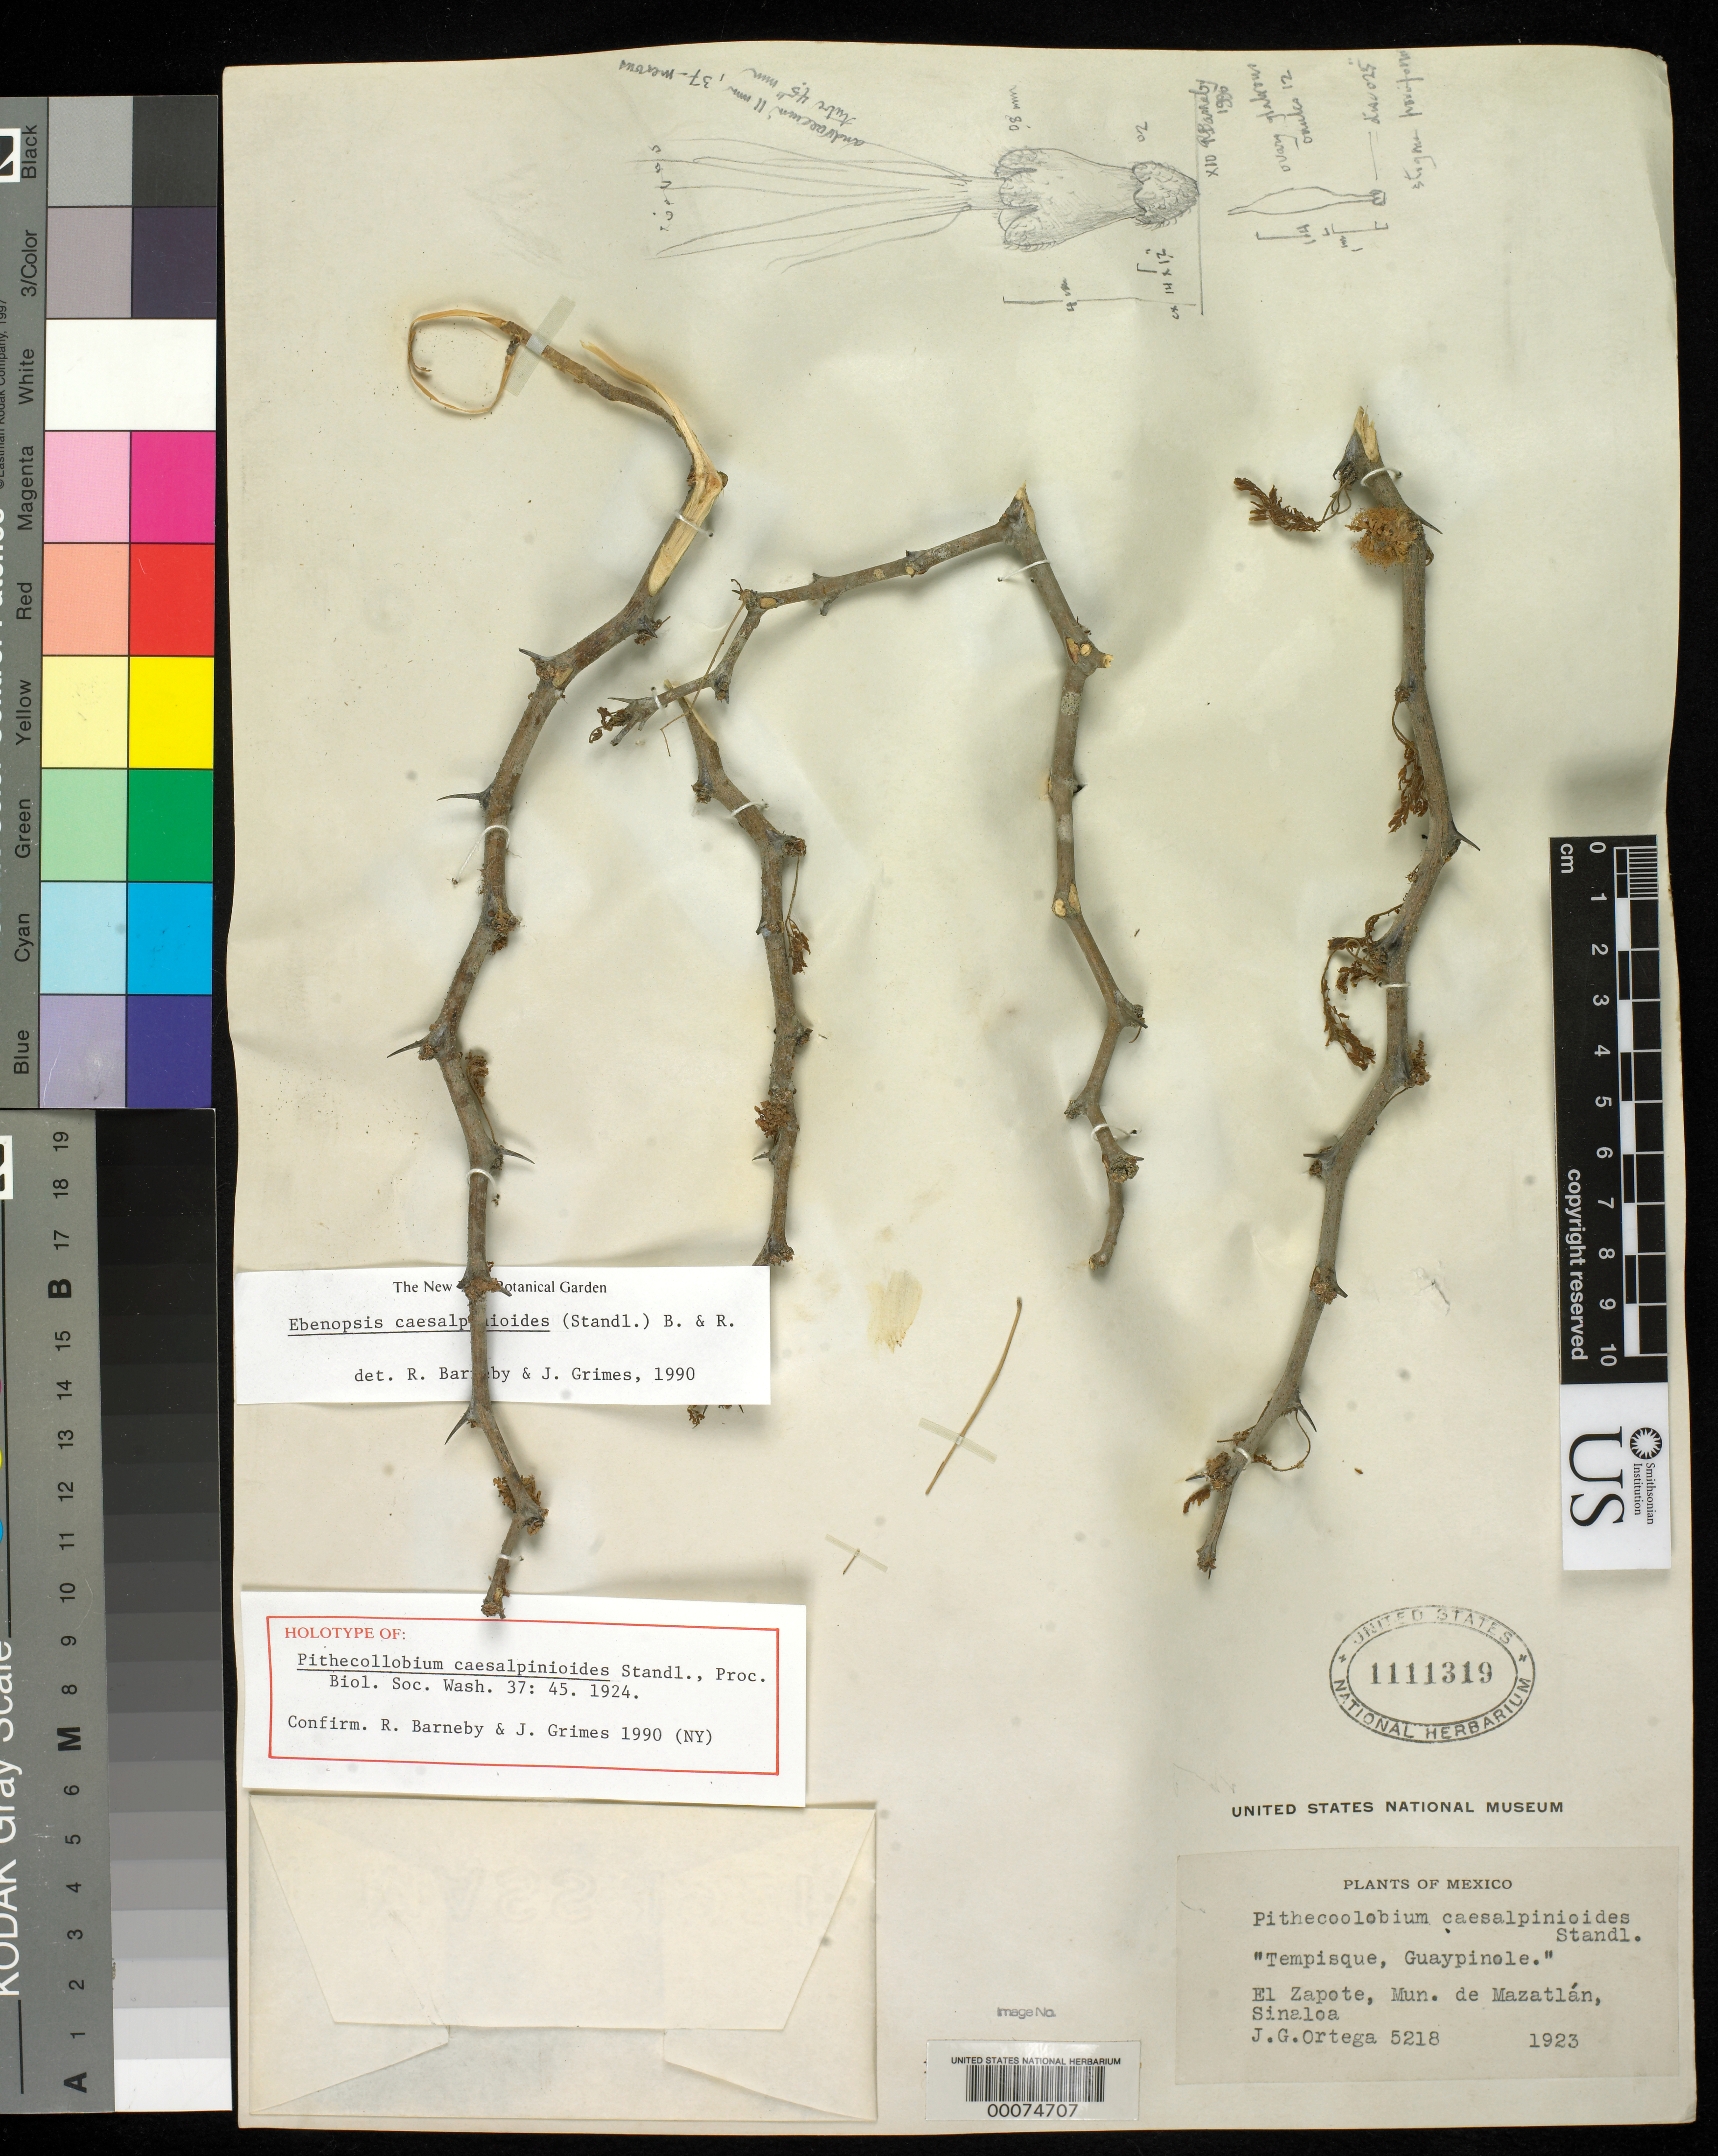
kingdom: Plantae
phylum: Tracheophyta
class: Magnoliopsida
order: Fabales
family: Fabaceae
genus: Pithecellobium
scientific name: Pithecellobium caesalpinioides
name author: Standl.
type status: Holotype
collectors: J. Ortega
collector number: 5218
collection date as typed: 1923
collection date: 1923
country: Mexico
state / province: Sinaloa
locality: El Zapote, Mazatlan.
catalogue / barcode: US 1111319